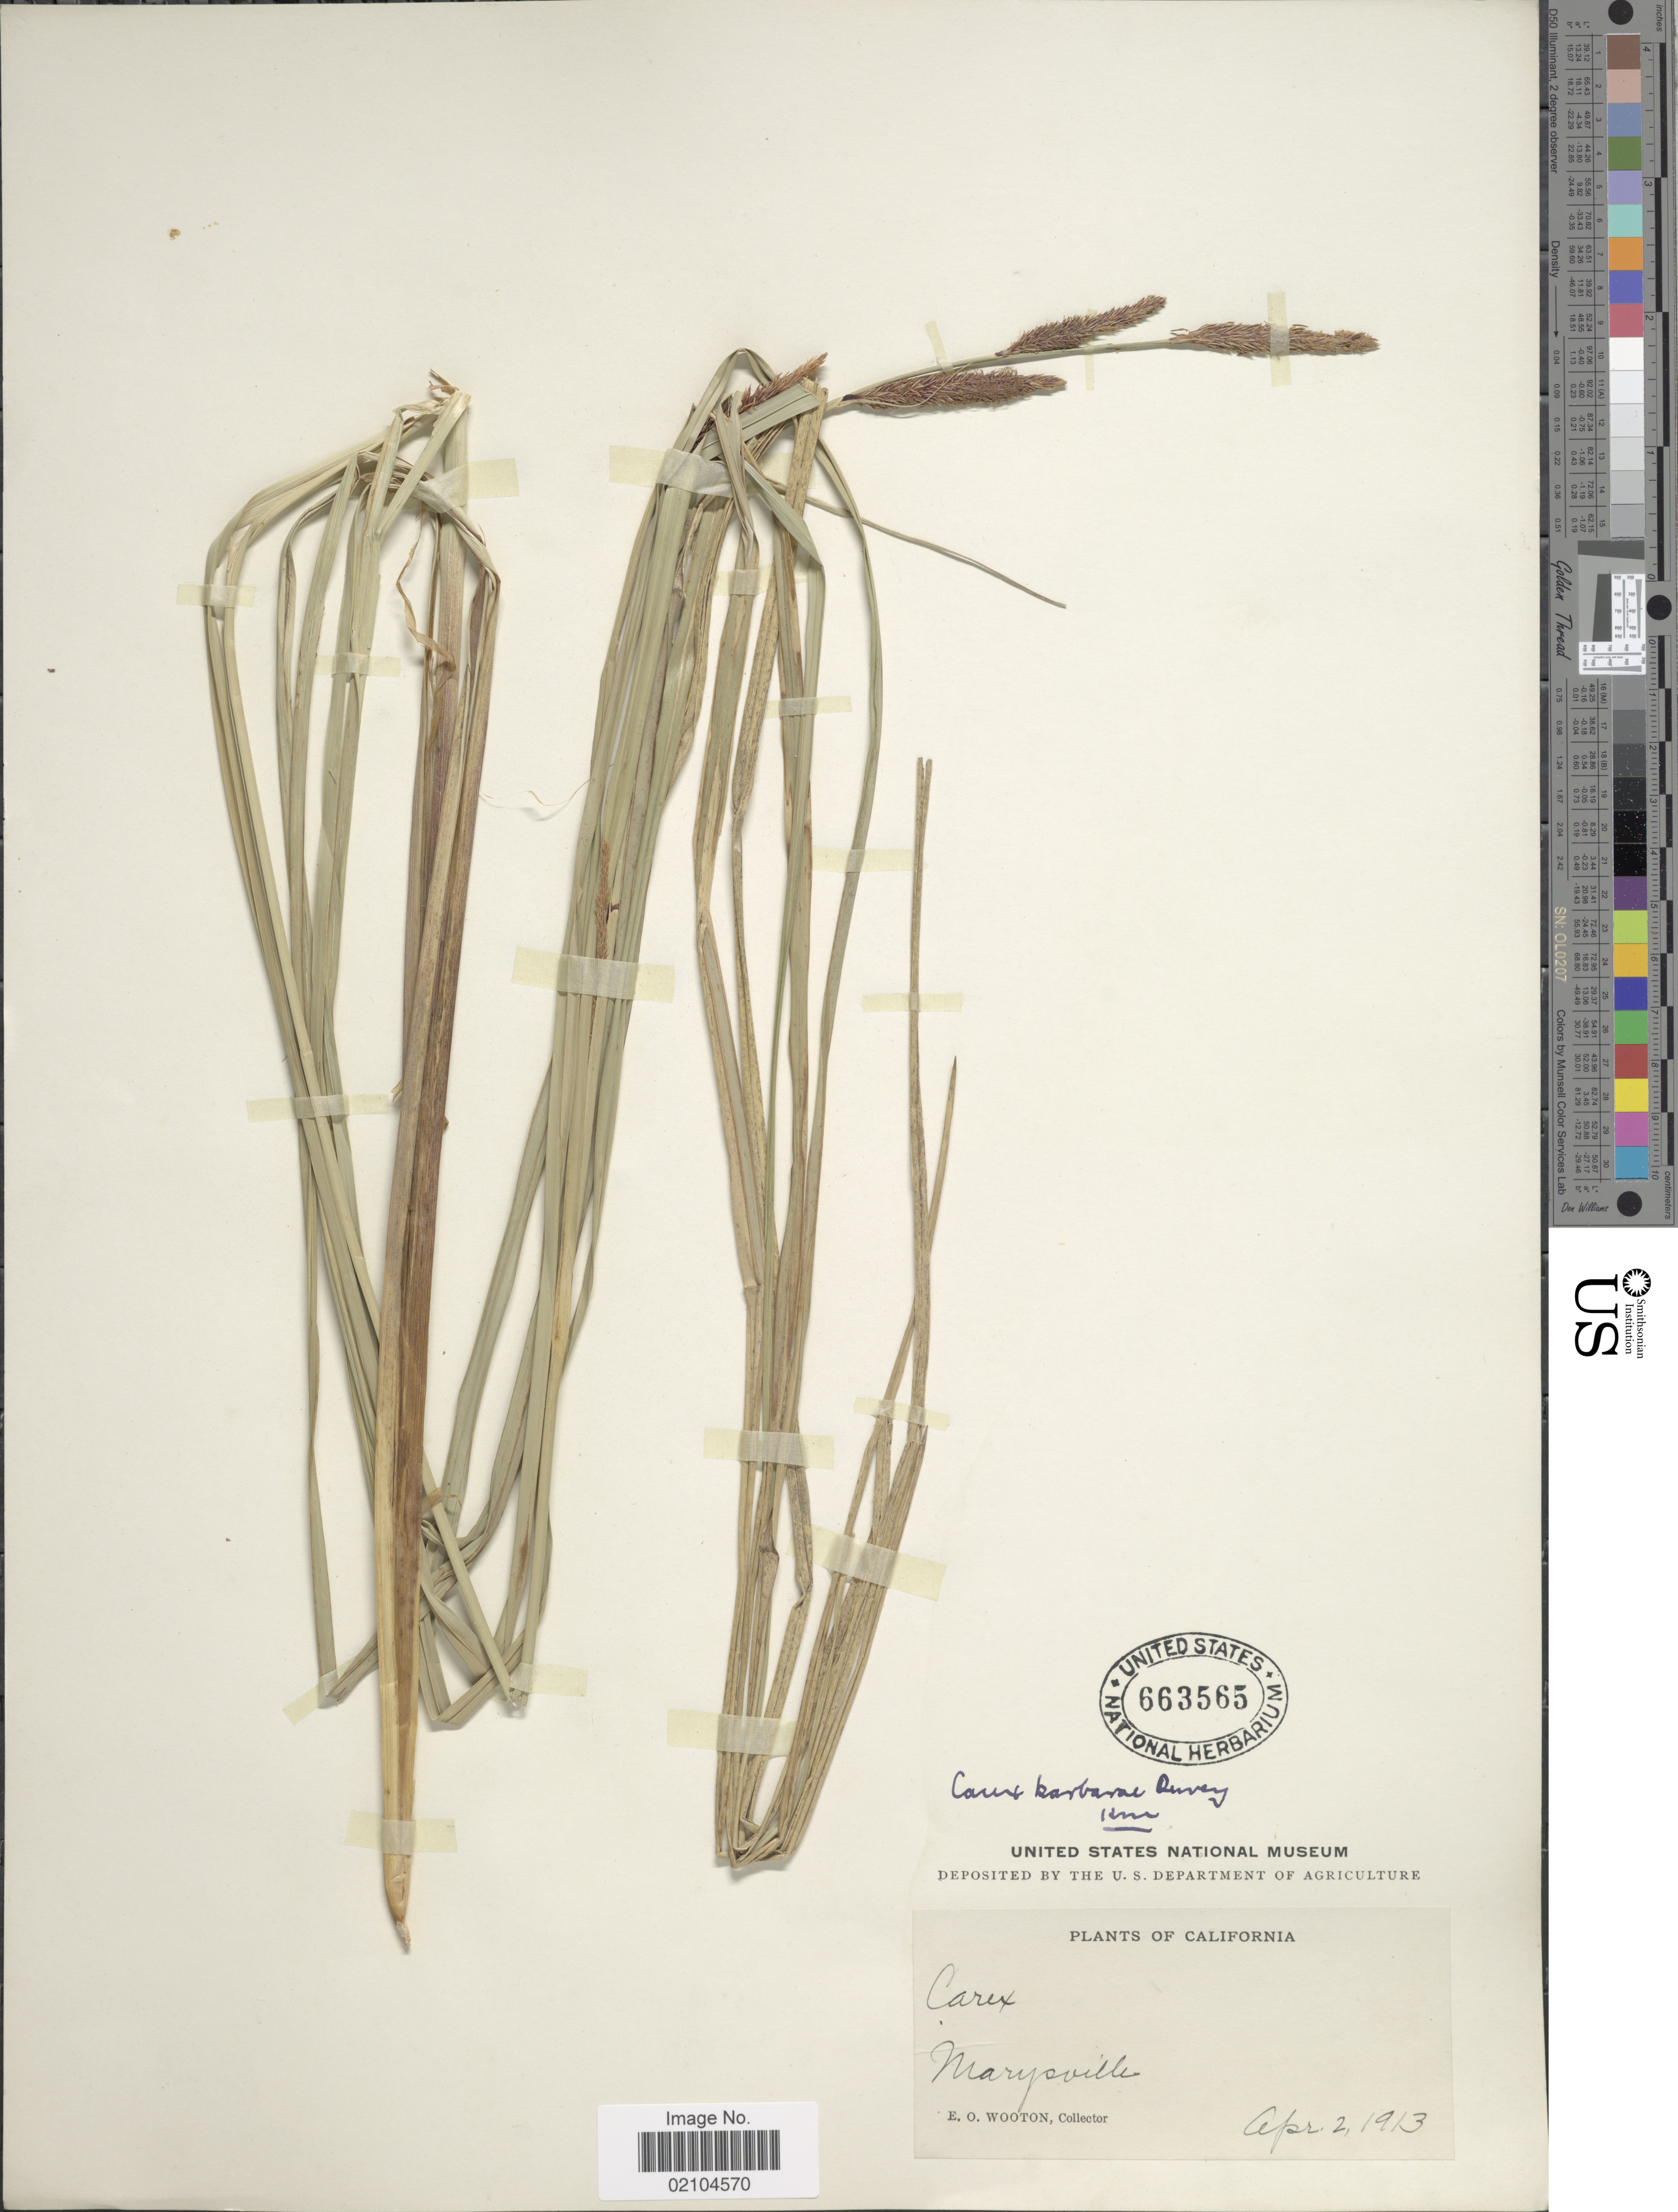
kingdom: Plantae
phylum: Tracheophyta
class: Liliopsida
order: Poales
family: Cyperaceae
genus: Carex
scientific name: Carex barbarae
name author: Dewey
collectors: E. O. Wooton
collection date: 1913-04-02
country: United States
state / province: California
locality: Marysville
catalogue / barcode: US 663565